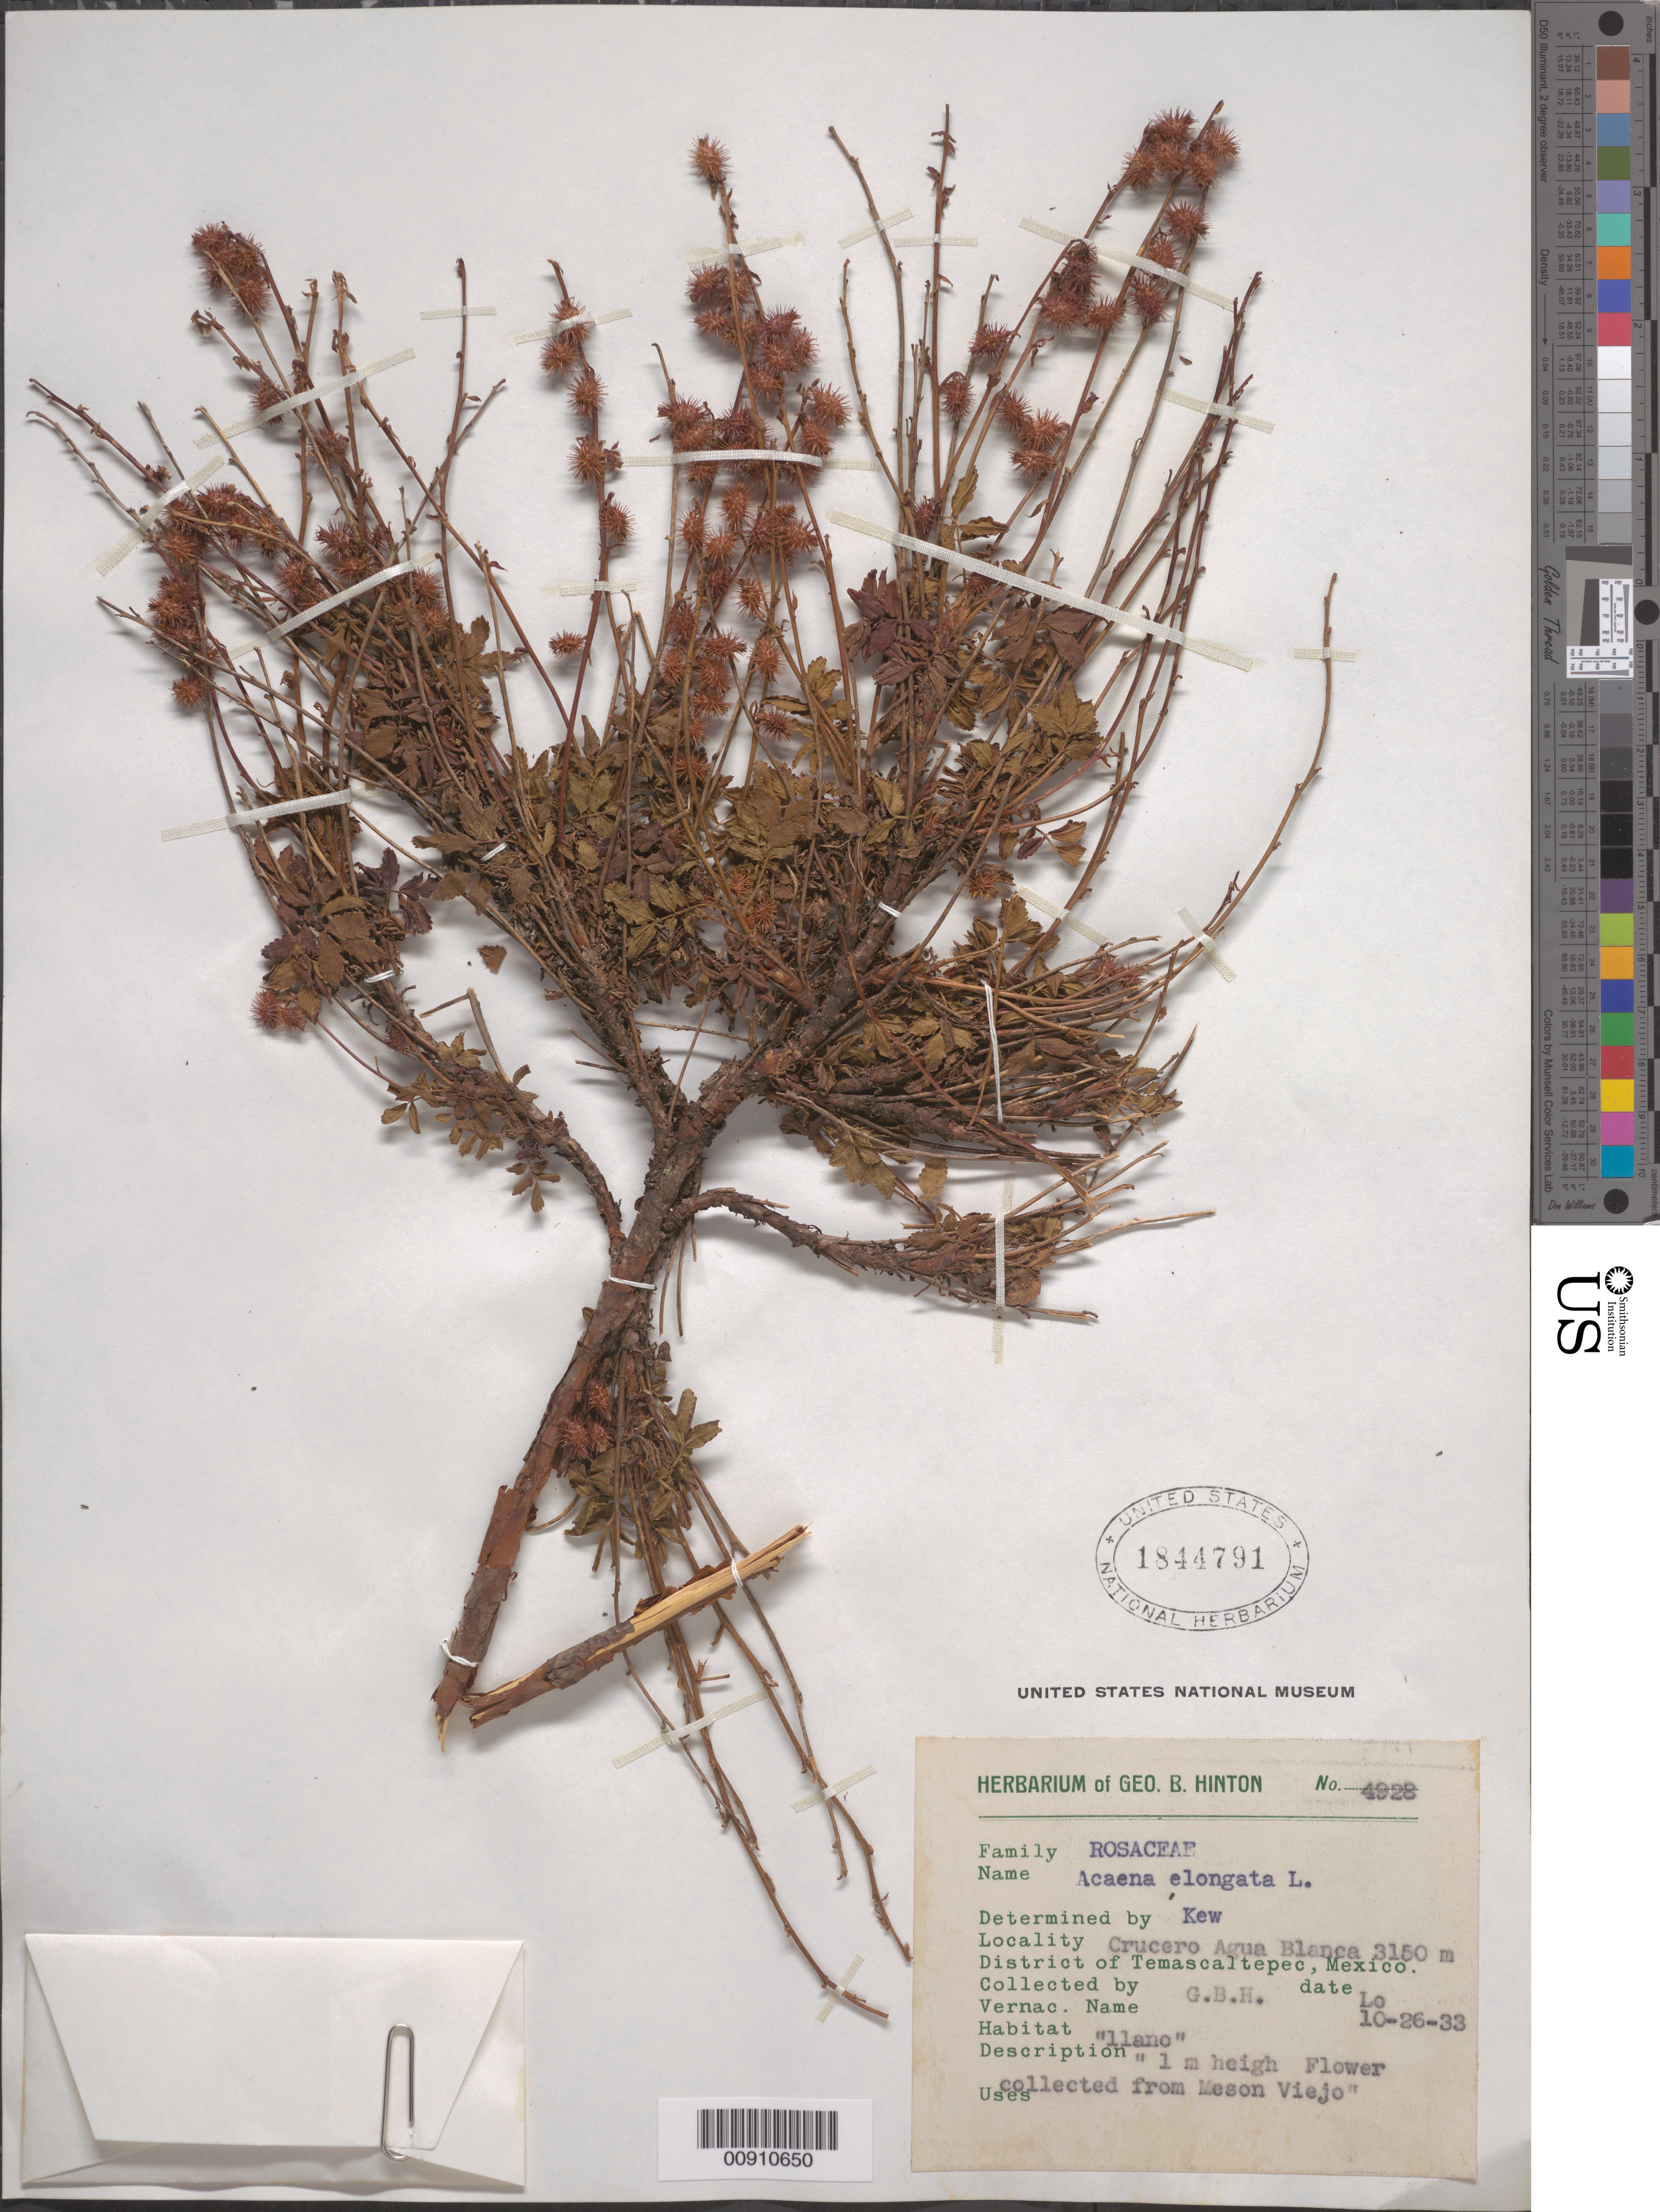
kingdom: Plantae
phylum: Tracheophyta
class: Magnoliopsida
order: Rosales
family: Rosaceae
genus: Acaena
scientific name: Acaena elongata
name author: L.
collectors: G. B. Hinton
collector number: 4928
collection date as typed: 26 Oct 1933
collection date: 1933-10-26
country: Mexico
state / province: México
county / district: Temascaltepec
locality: Crucero Agua Blanca, District of Temascaltepec, State of Mexico.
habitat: Llano.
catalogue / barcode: US 1844791